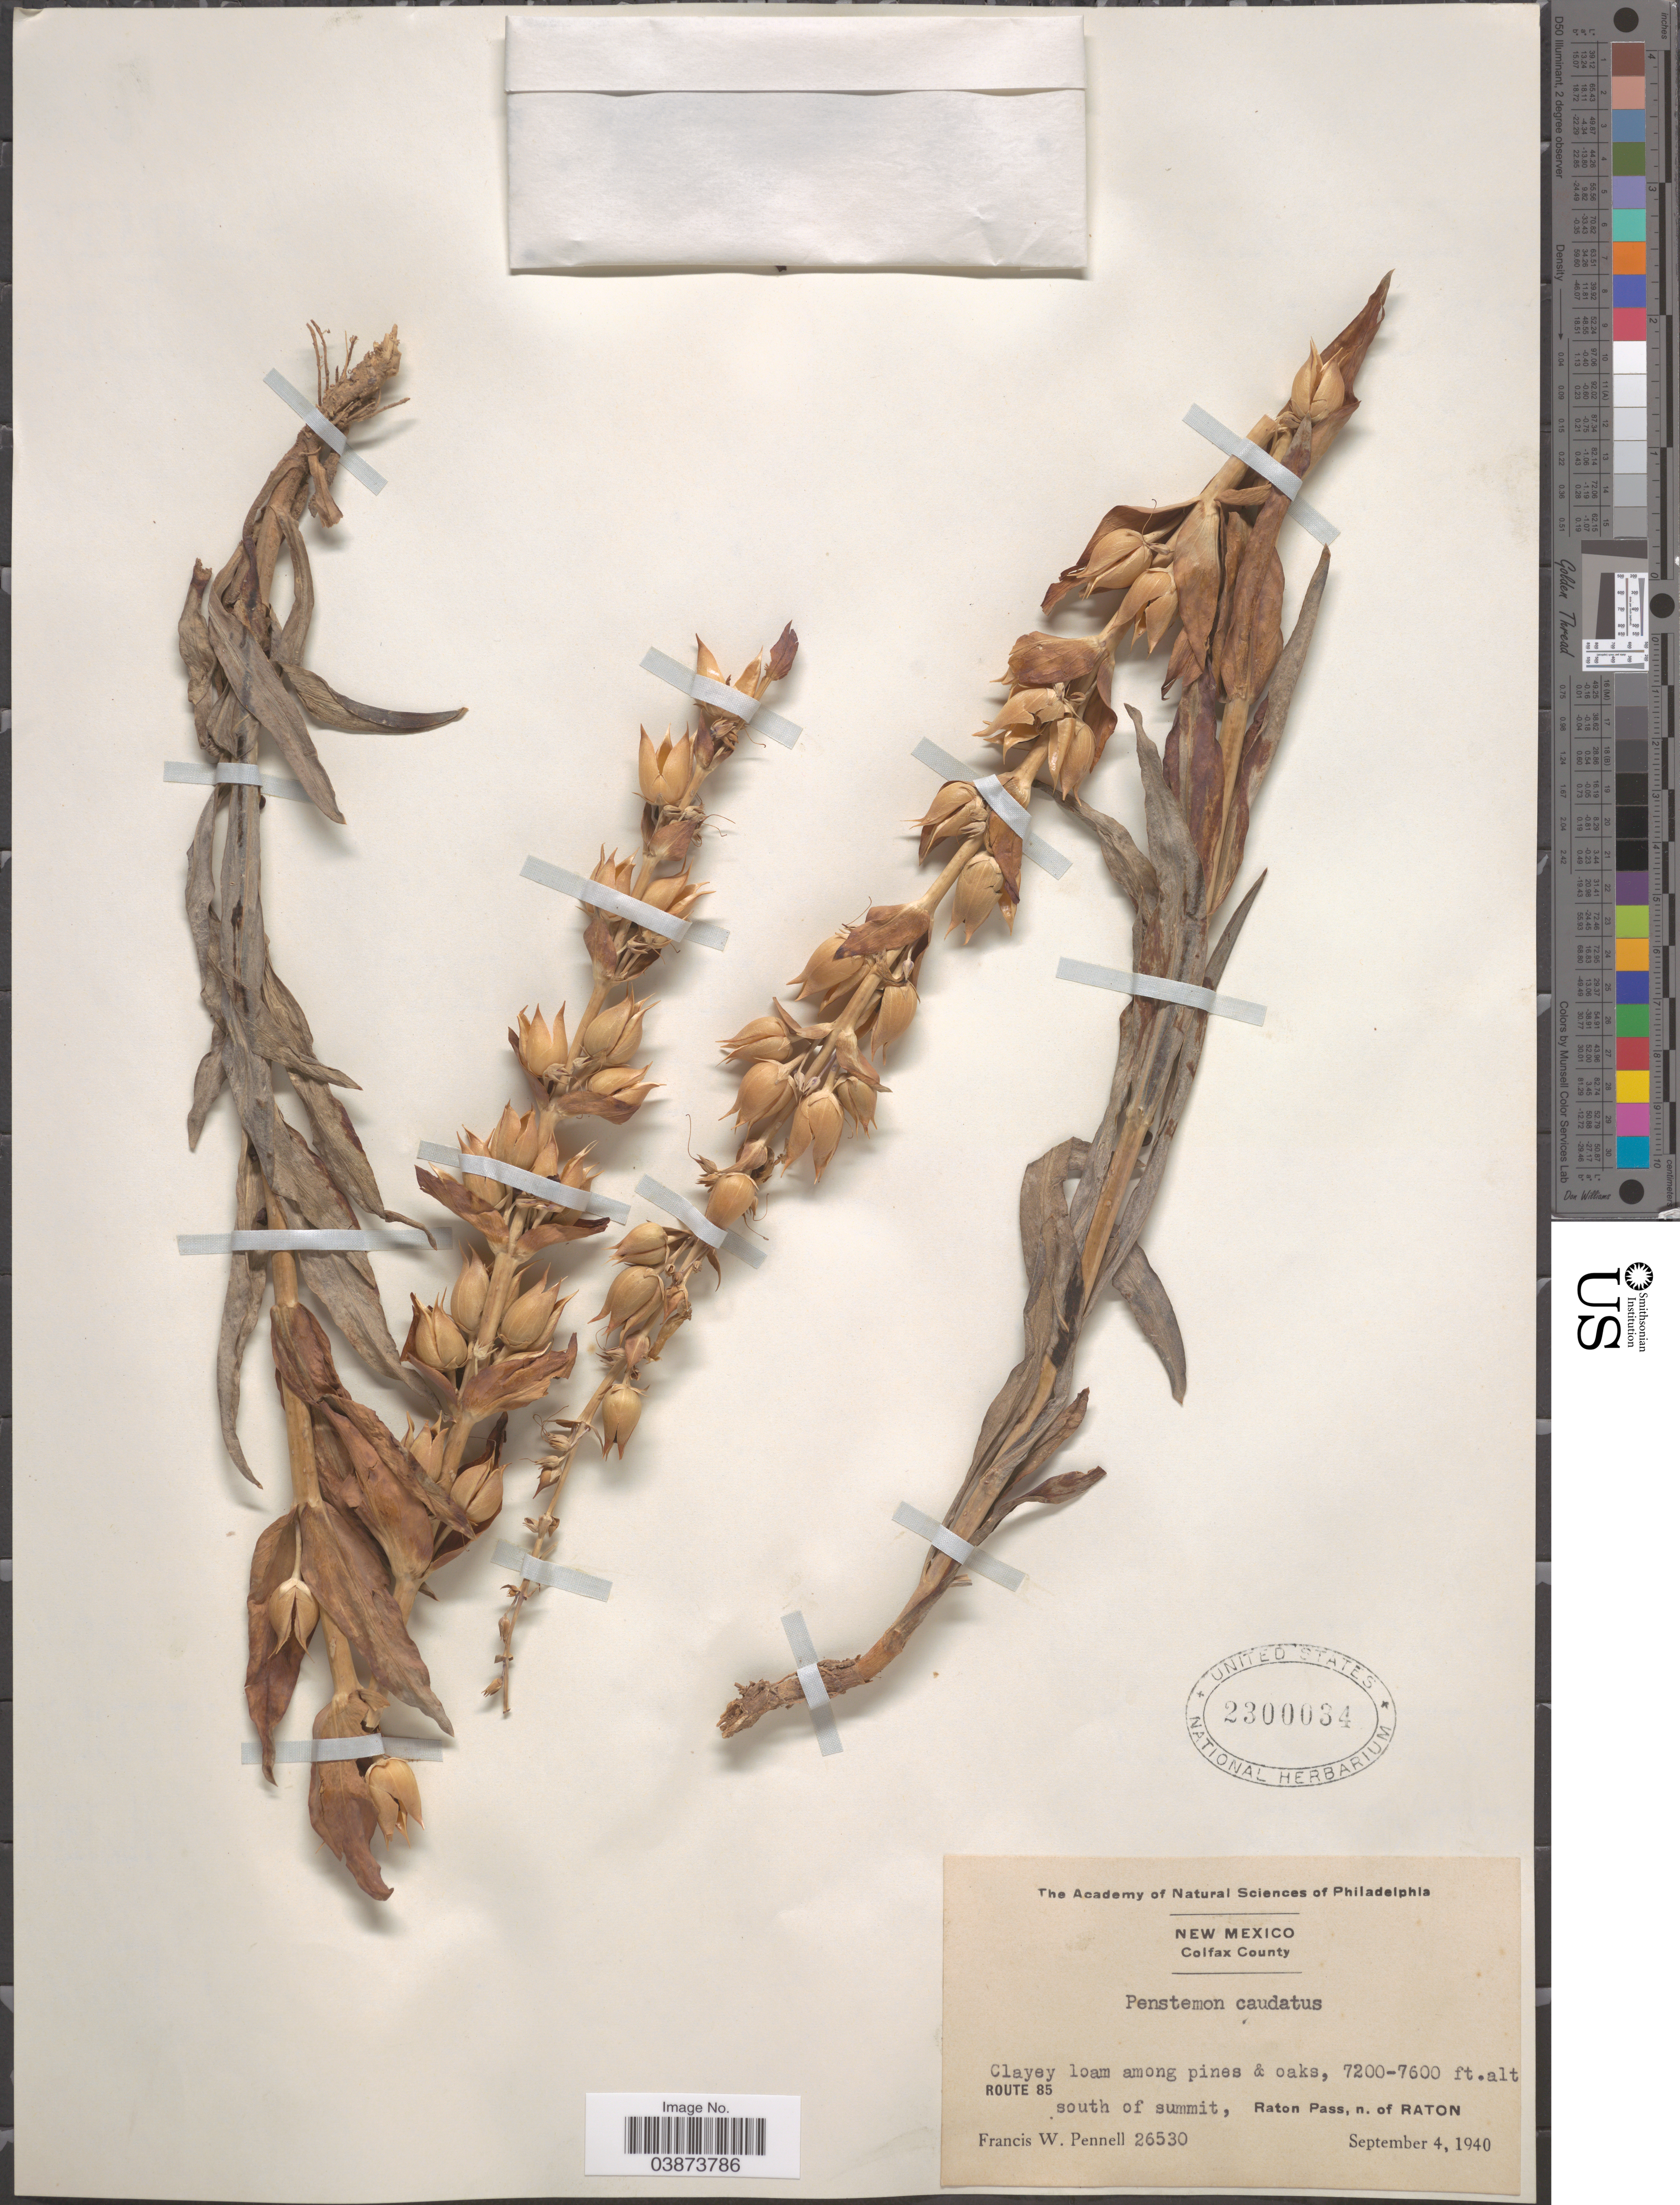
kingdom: Plantae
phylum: Tracheophyta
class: Magnoliopsida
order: Lamiales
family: Plantaginaceae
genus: Penstemon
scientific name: Penstemon caudatus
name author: A. Heller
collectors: F. W. Pennell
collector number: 26530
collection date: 1940-09-04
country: United States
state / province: New Mexico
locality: Colfax County. Route 85 south of summit, Raton Pass, n. of Raton.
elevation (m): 2195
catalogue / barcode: US 2300034